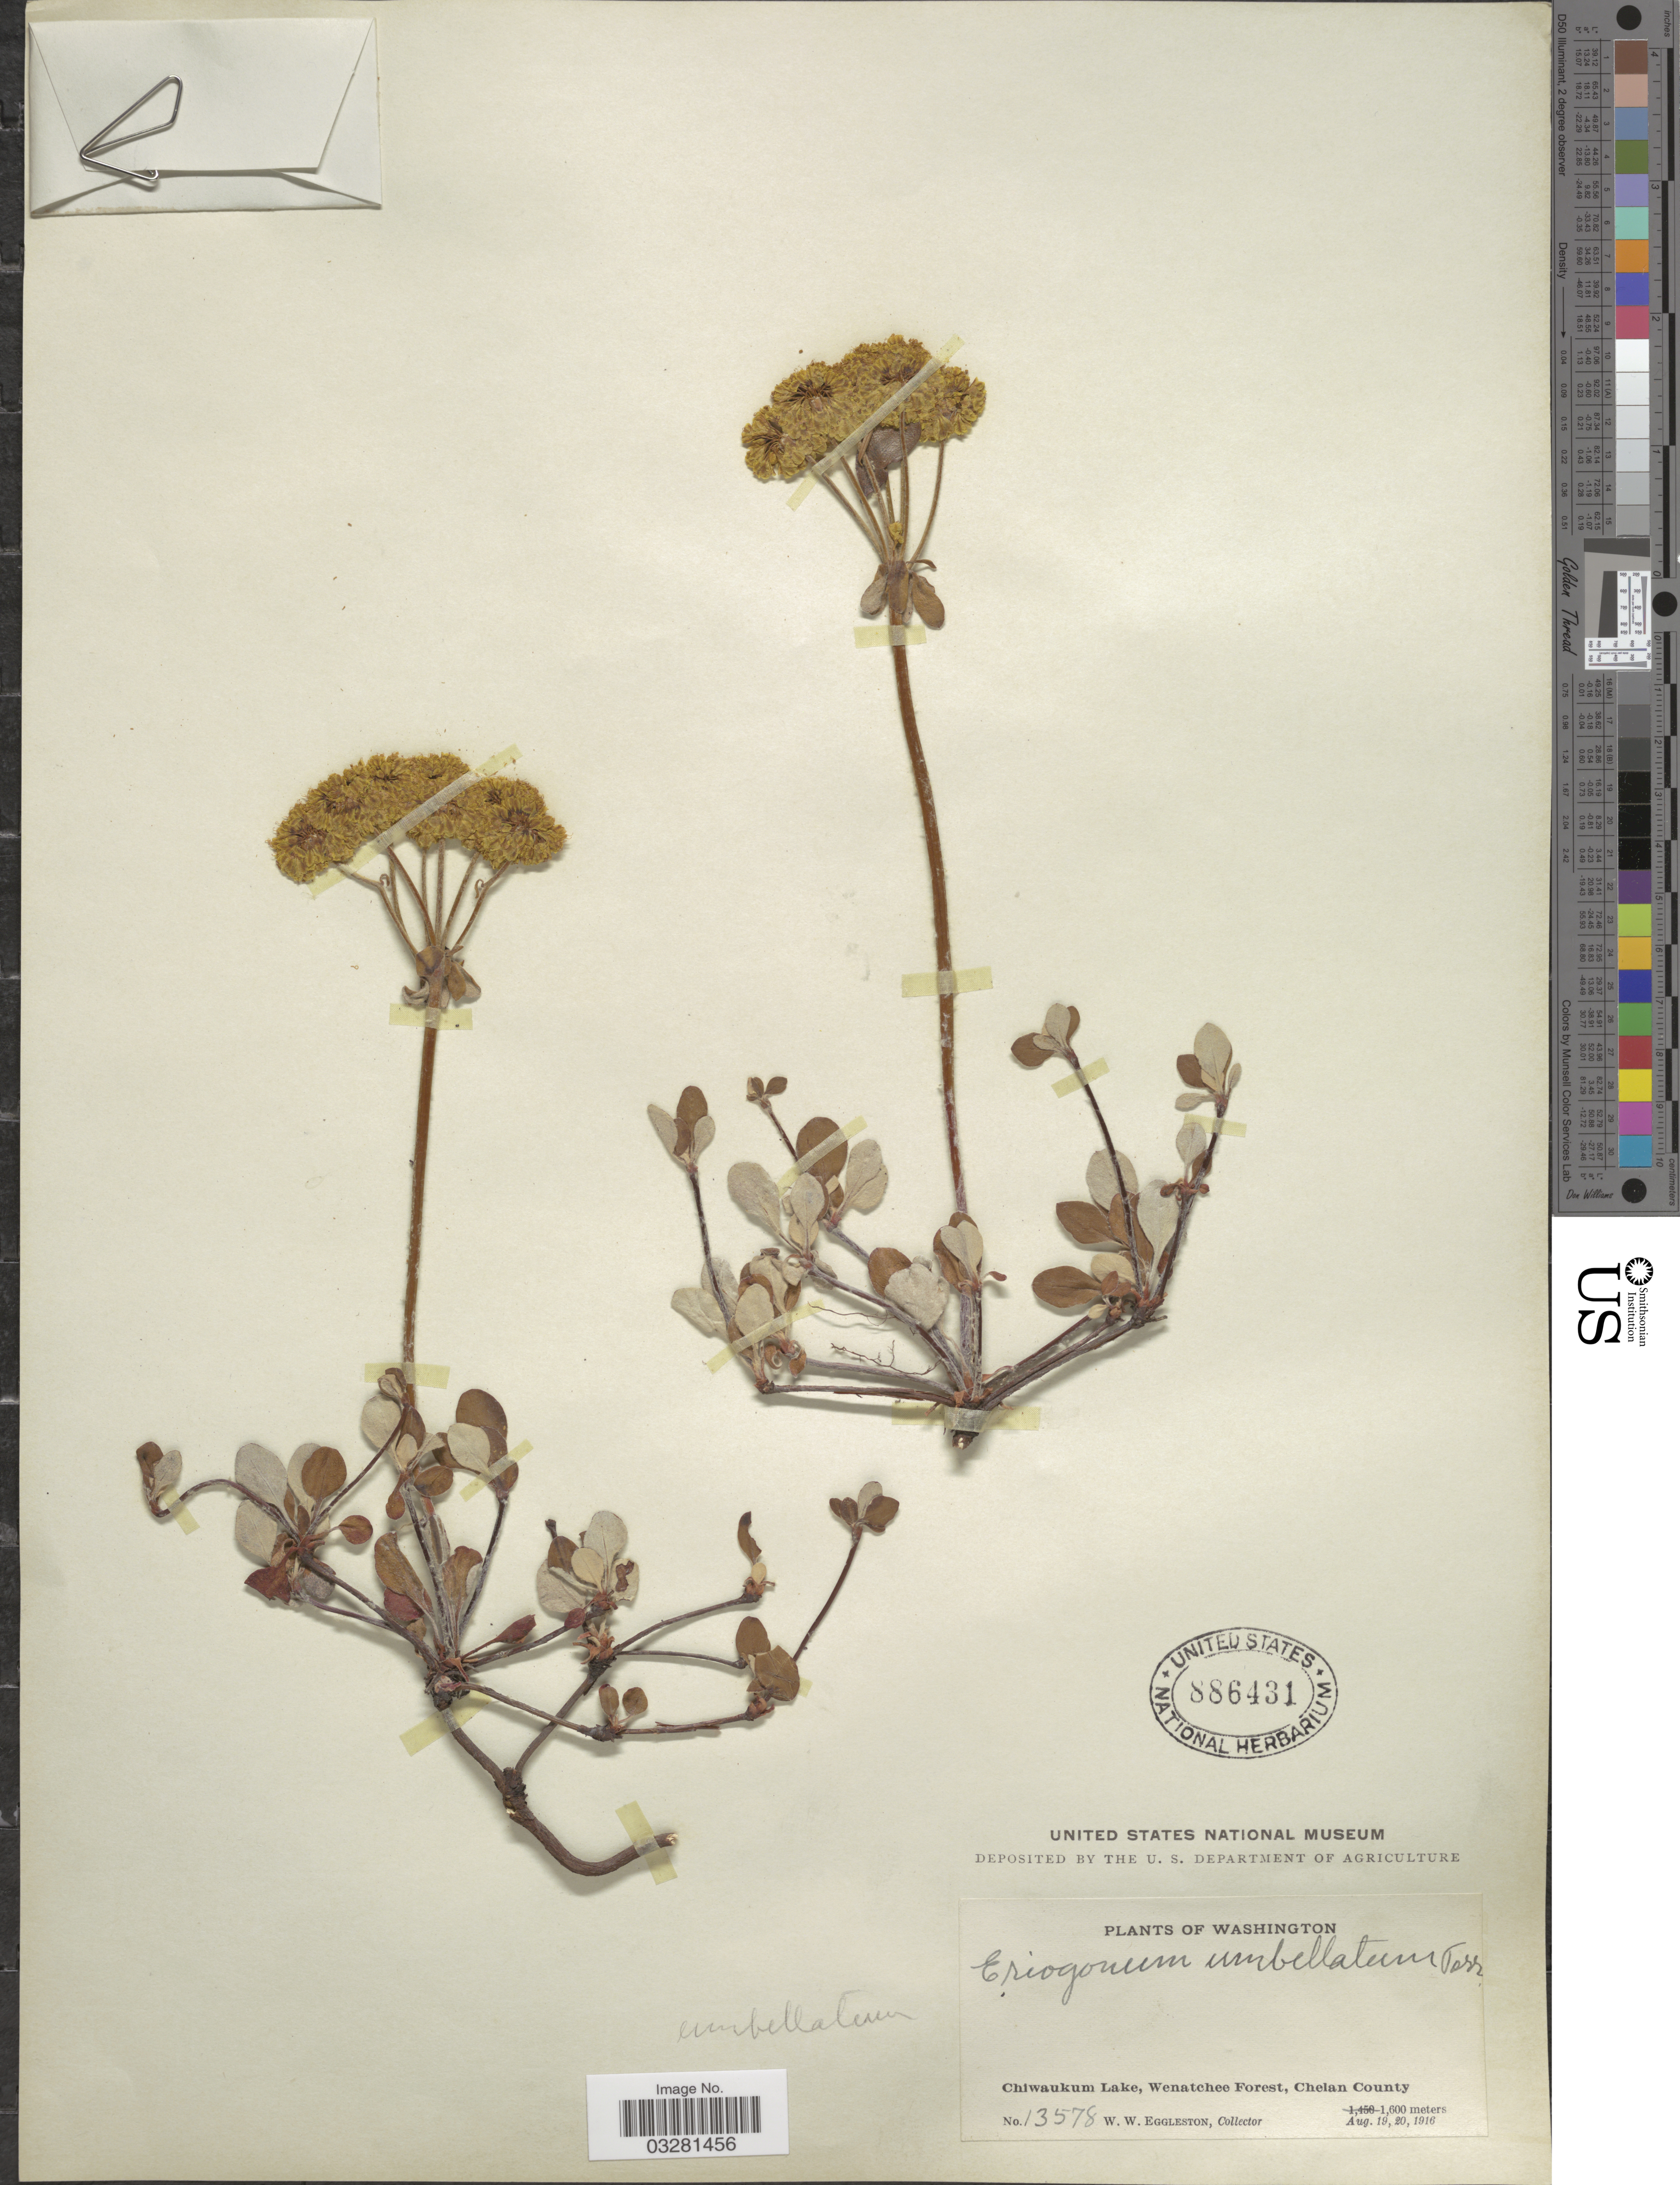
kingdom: Plantae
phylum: Tracheophyta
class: Magnoliopsida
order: Caryophyllales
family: Polygonaceae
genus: Eriogonum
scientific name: Eriogonum umbellatum var. umbellatum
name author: Torr.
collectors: W. W. Eggleston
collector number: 13578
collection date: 1916-08-19/1916-08-20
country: United States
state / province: Washington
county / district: Chelan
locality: Chiwaukum Lake, Wenatchee Forest, Chelan County.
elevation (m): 1600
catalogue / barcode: US 886431